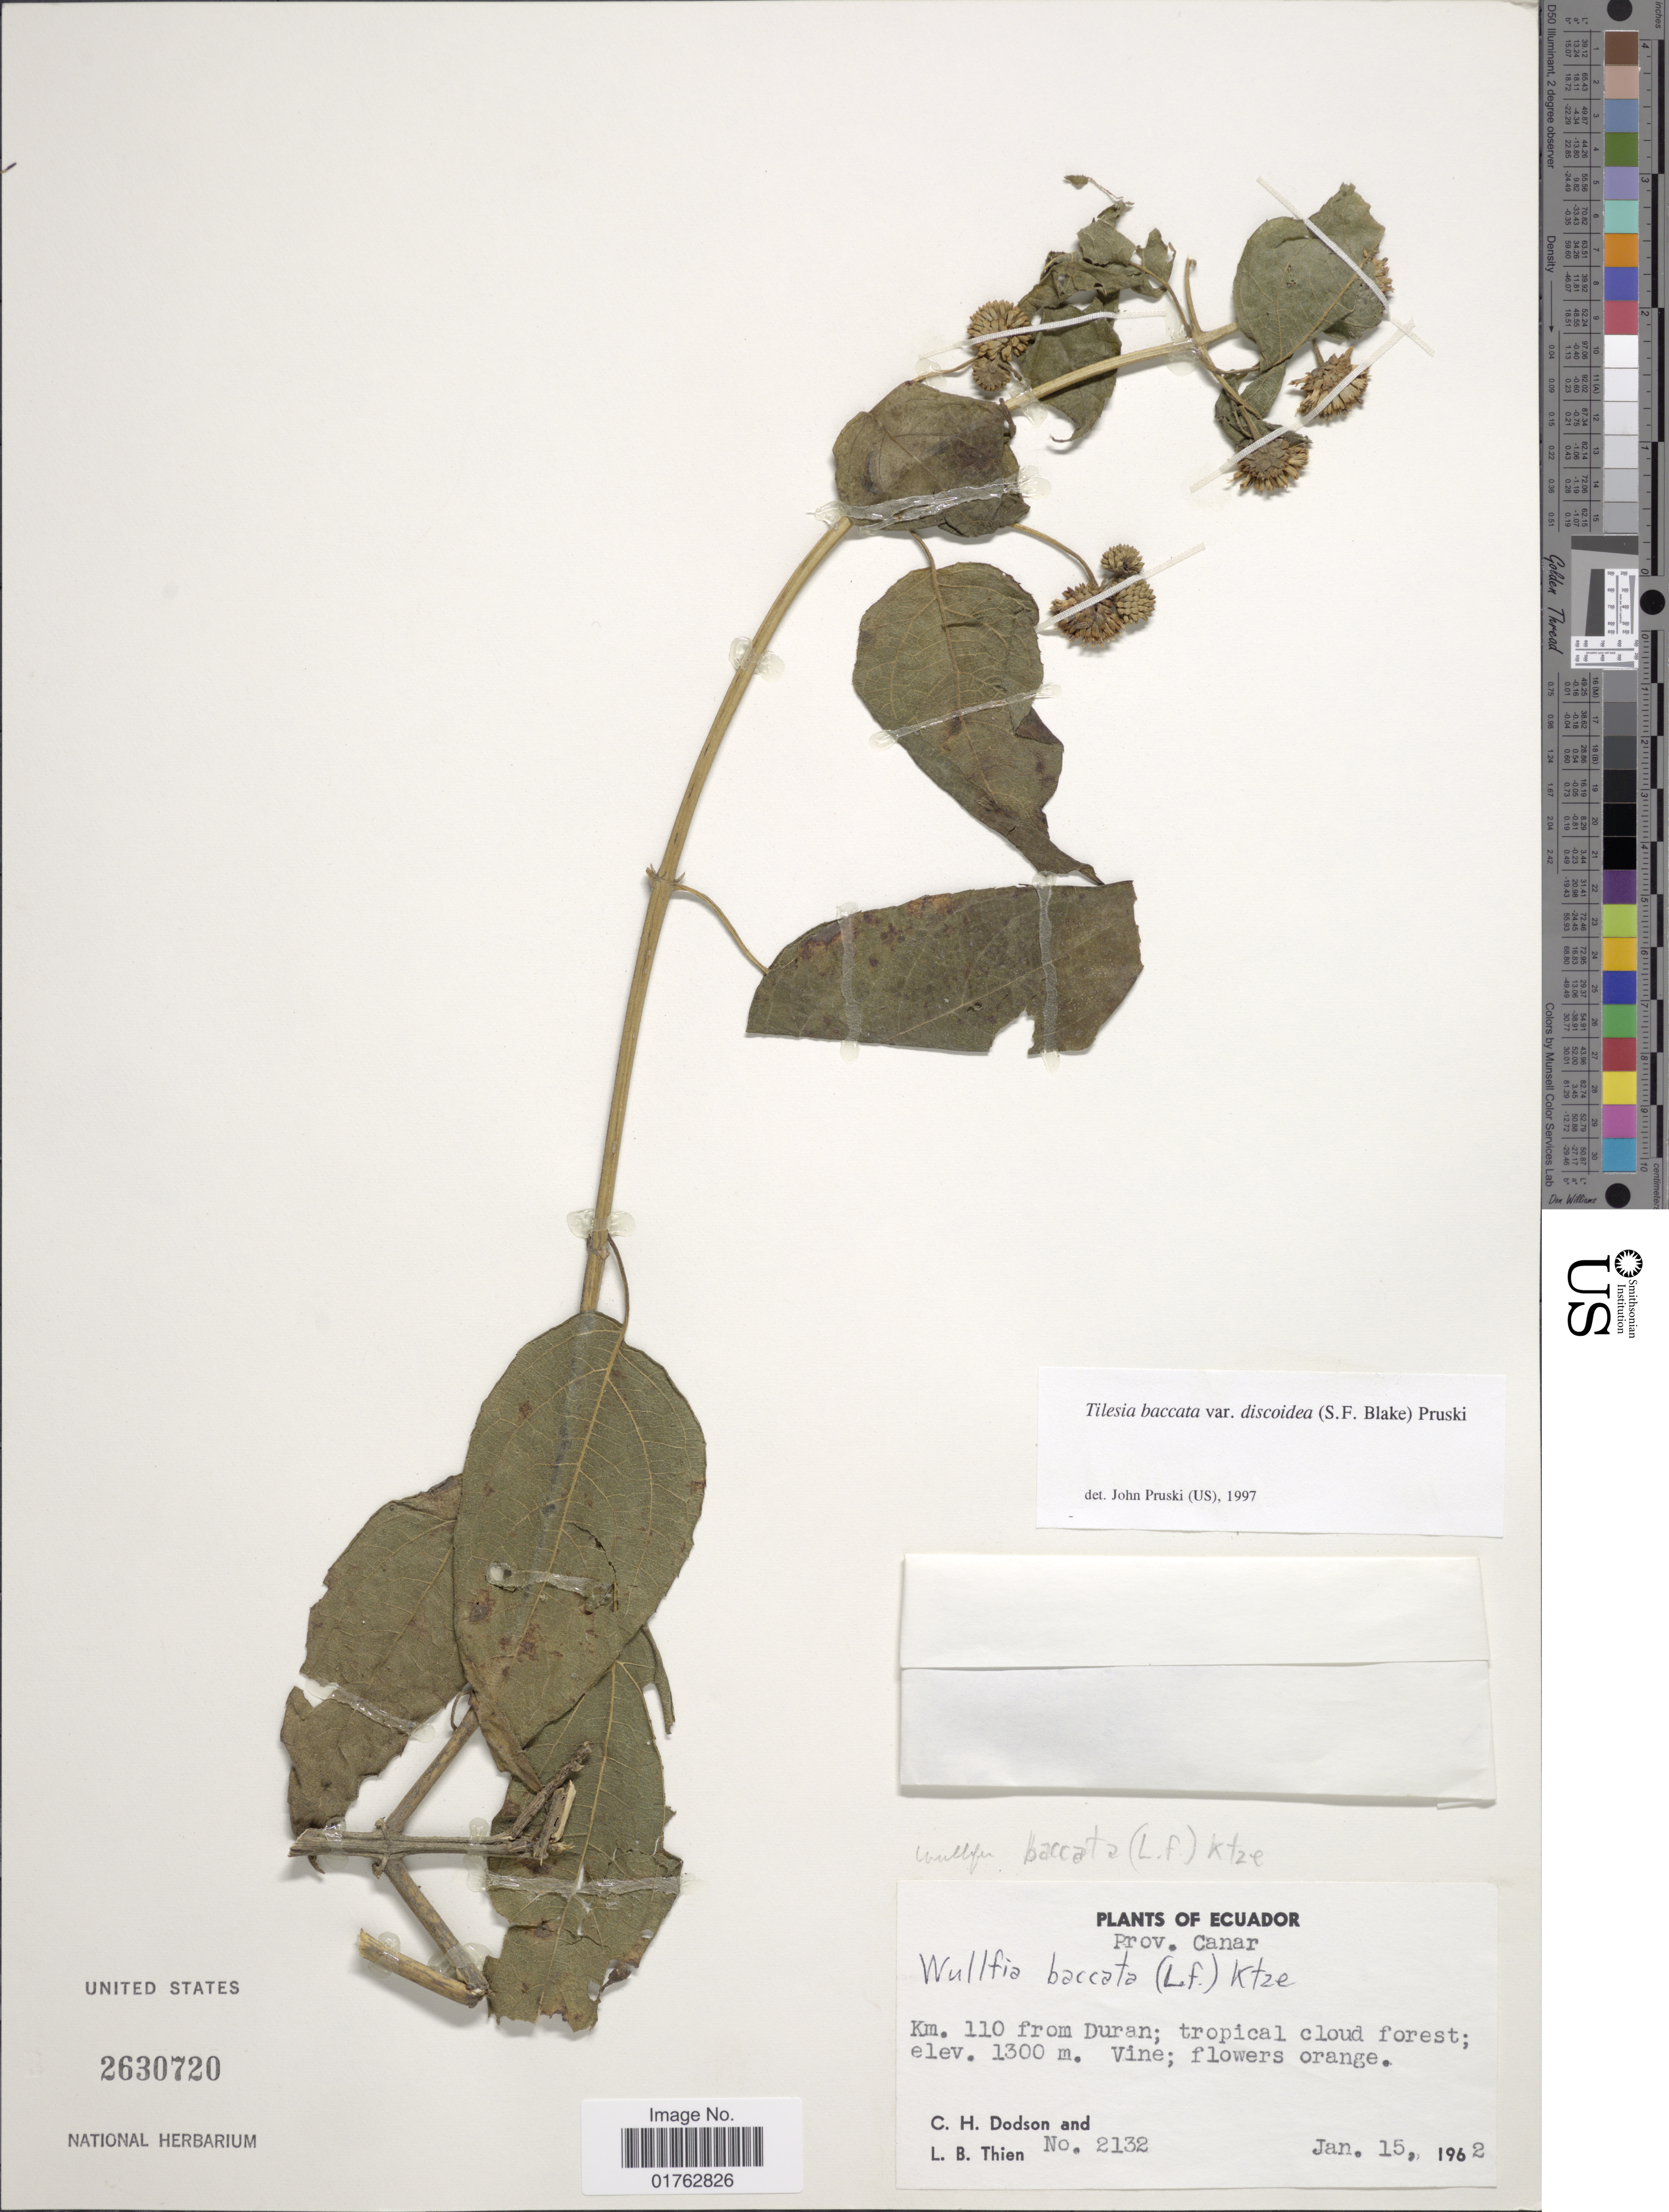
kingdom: Plantae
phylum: Tracheophyta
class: Magnoliopsida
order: Asterales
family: Asteraceae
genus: Wulffia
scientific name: Wulffia baccata var. discoidea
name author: S.F. Blake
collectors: C. H. Dodson & L. Thien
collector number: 2132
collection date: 1962-01-15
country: Ecuador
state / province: Cañar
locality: Km 110 from Duran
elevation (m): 1300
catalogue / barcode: US 2630720